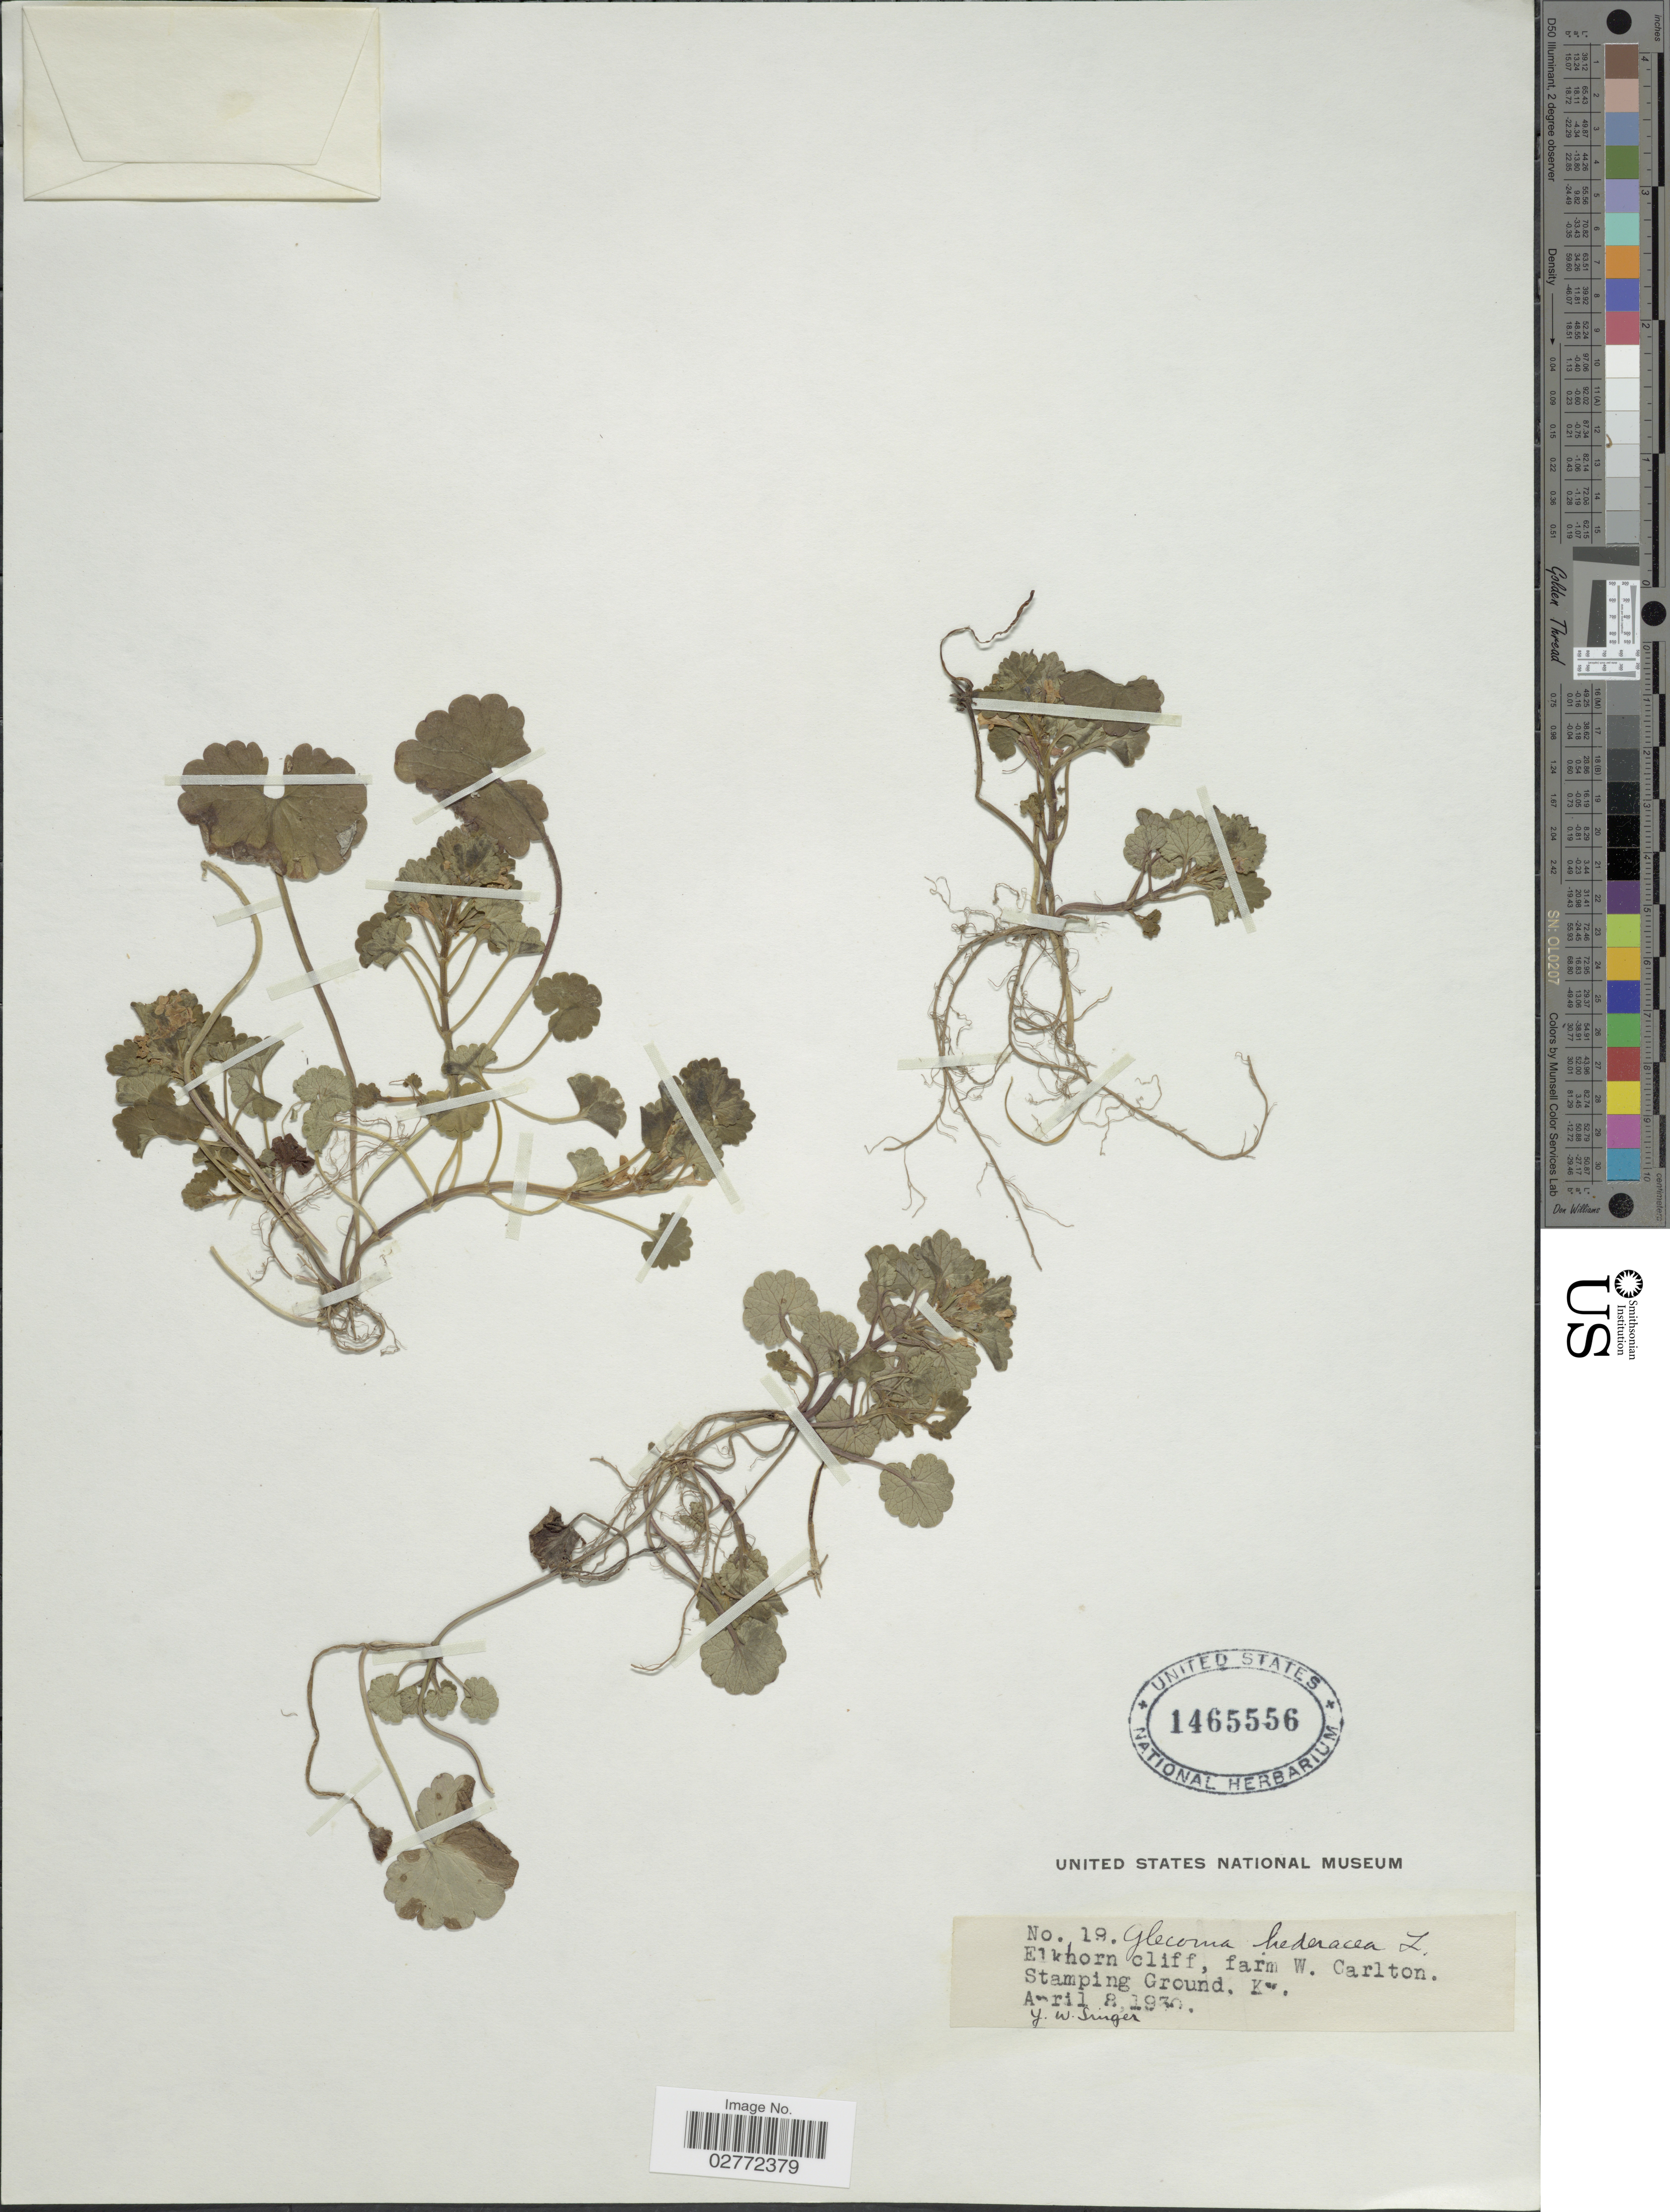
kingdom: Plantae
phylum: Tracheophyta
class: Magnoliopsida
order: Lamiales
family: Lamiaceae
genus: Glechoma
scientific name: Glechoma hederacea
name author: L.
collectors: J. EW. Singer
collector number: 19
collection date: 1930-04-08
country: United States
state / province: Kentucky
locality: Elkhorn cliff, farm W. Carlton. Stamping Ground, Ky.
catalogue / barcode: US 1465556